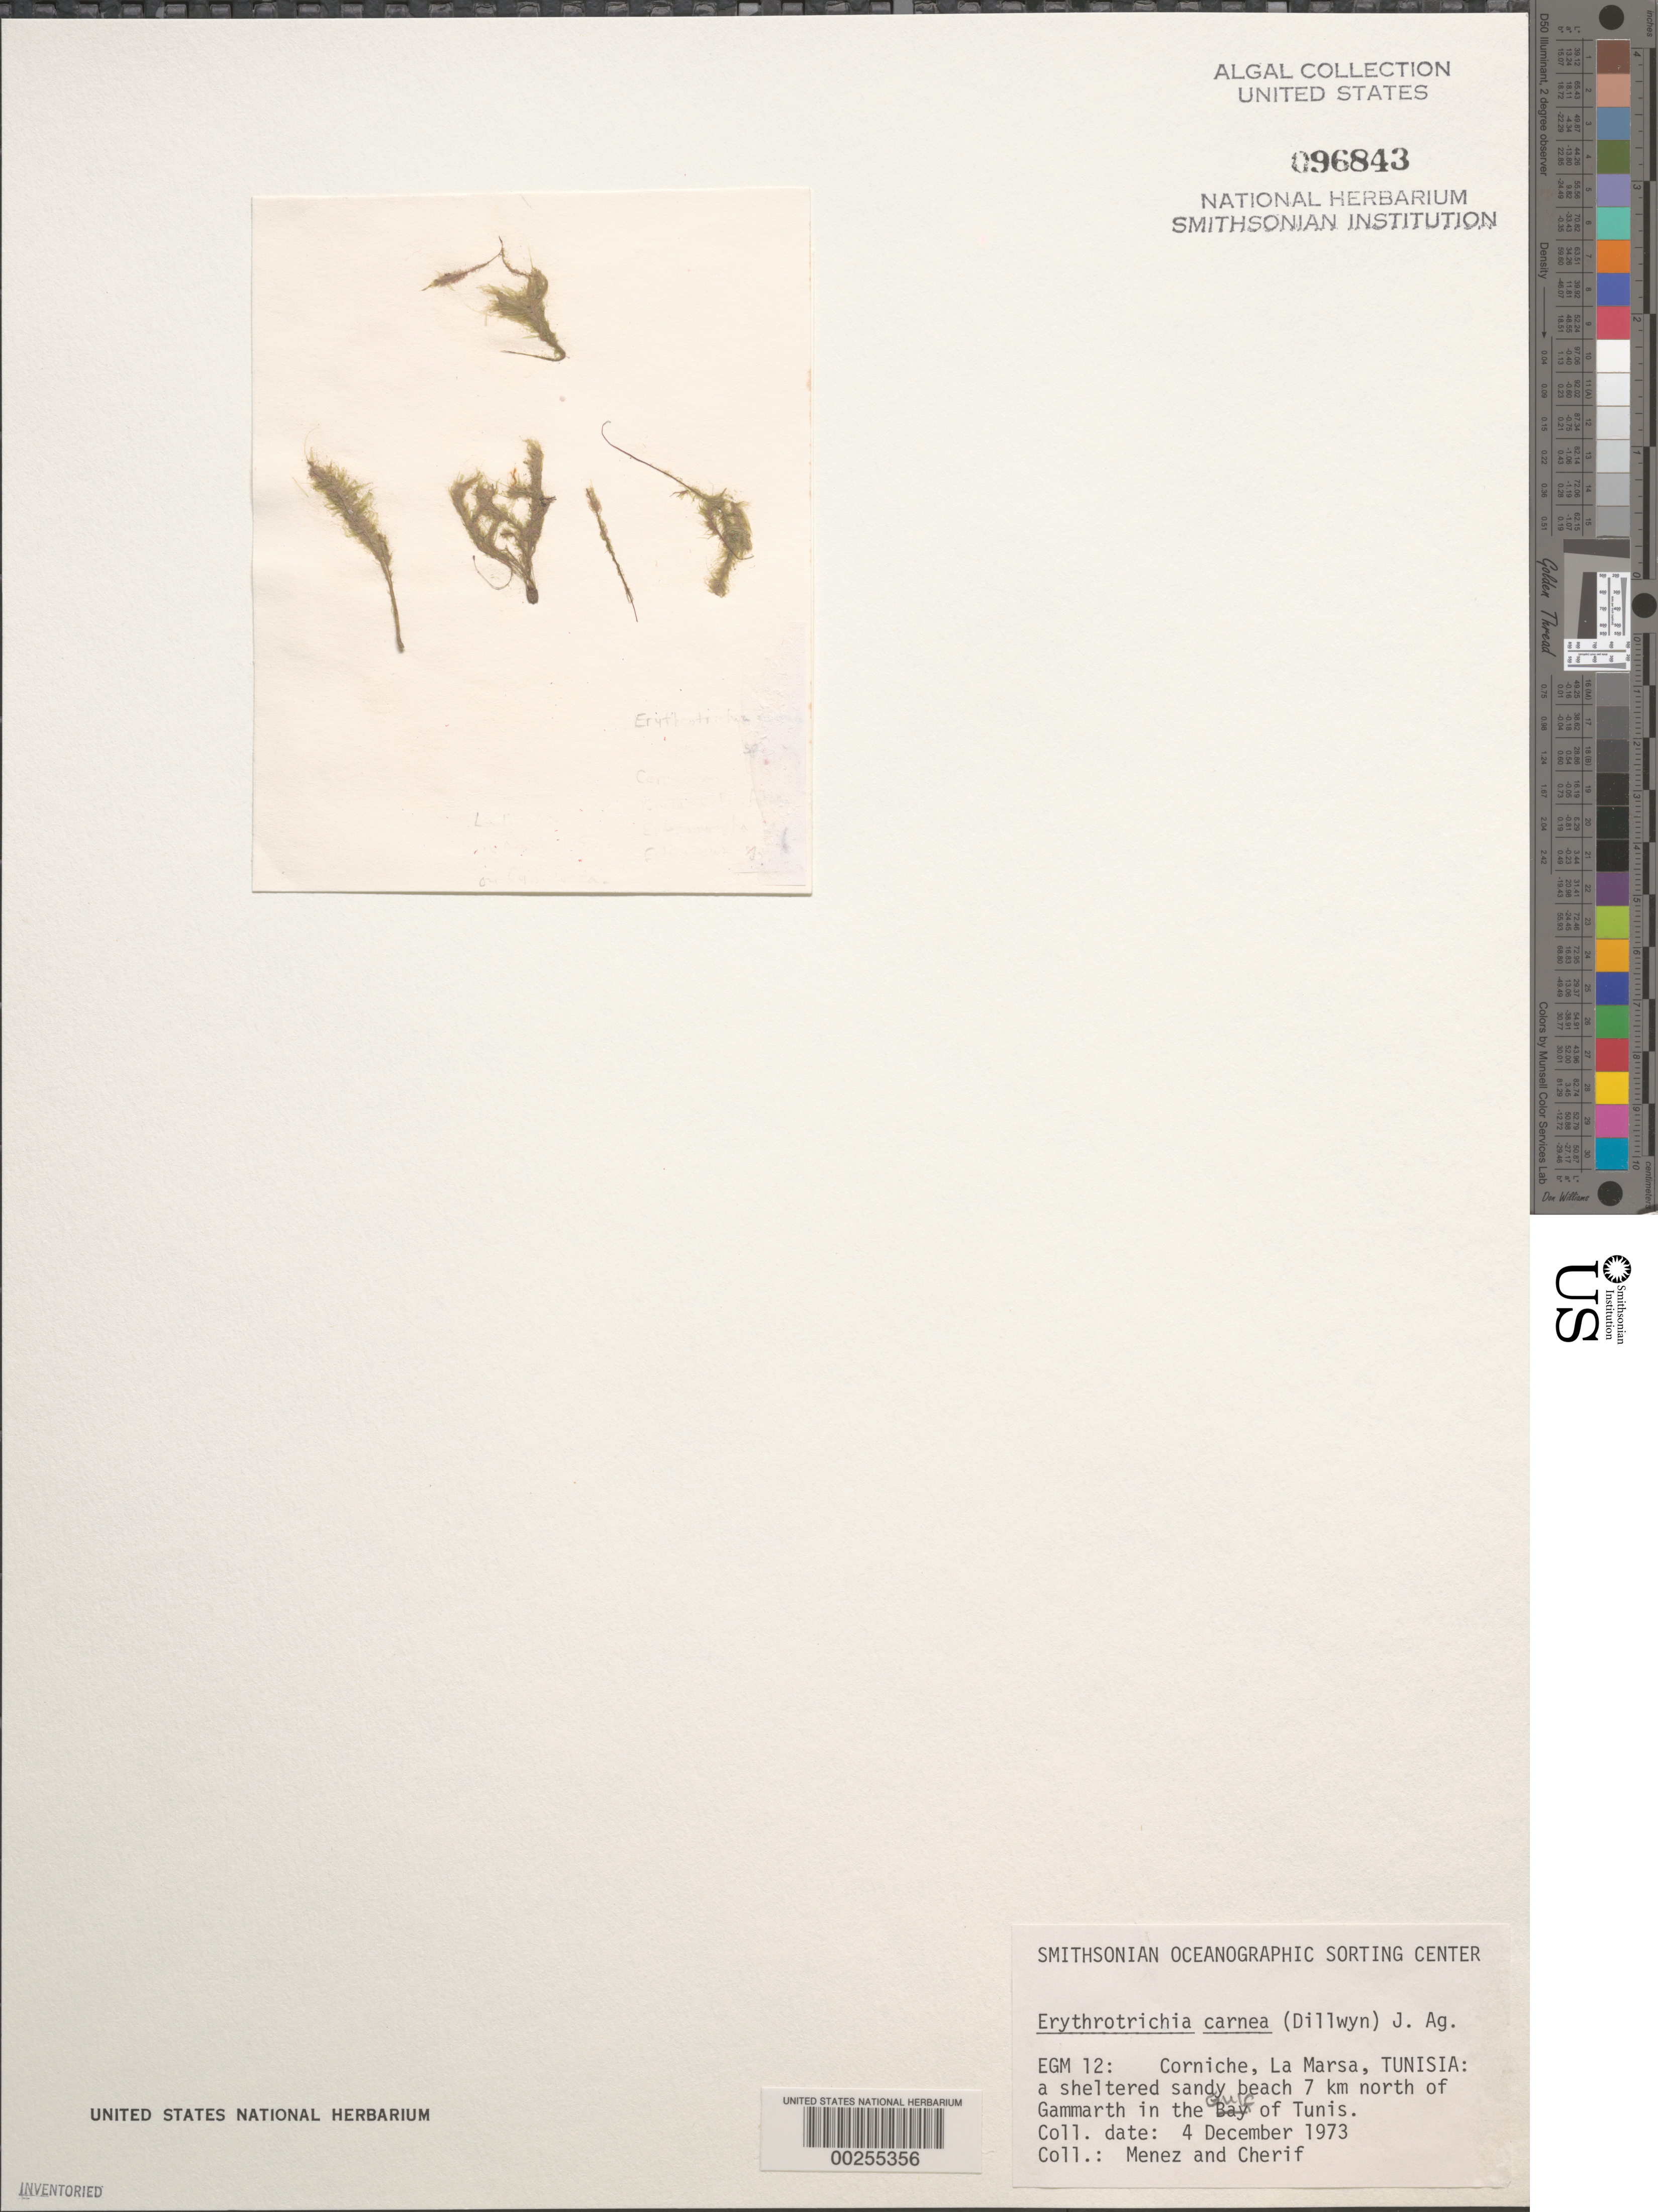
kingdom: Plantae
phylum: Rhodophyta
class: Compsopogonophyceae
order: Erythropeltidales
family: Erythrotrichiaceae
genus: Erythrotrichia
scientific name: Erythrotrichia carnea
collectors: Meñez & -. Cherif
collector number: EGM 12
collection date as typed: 04 Dec 1973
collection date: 1973-12-04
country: Tunisia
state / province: Tunis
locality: Corniche, la marsa, seven km north of gammarth, gulf of tunis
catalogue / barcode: US 96843